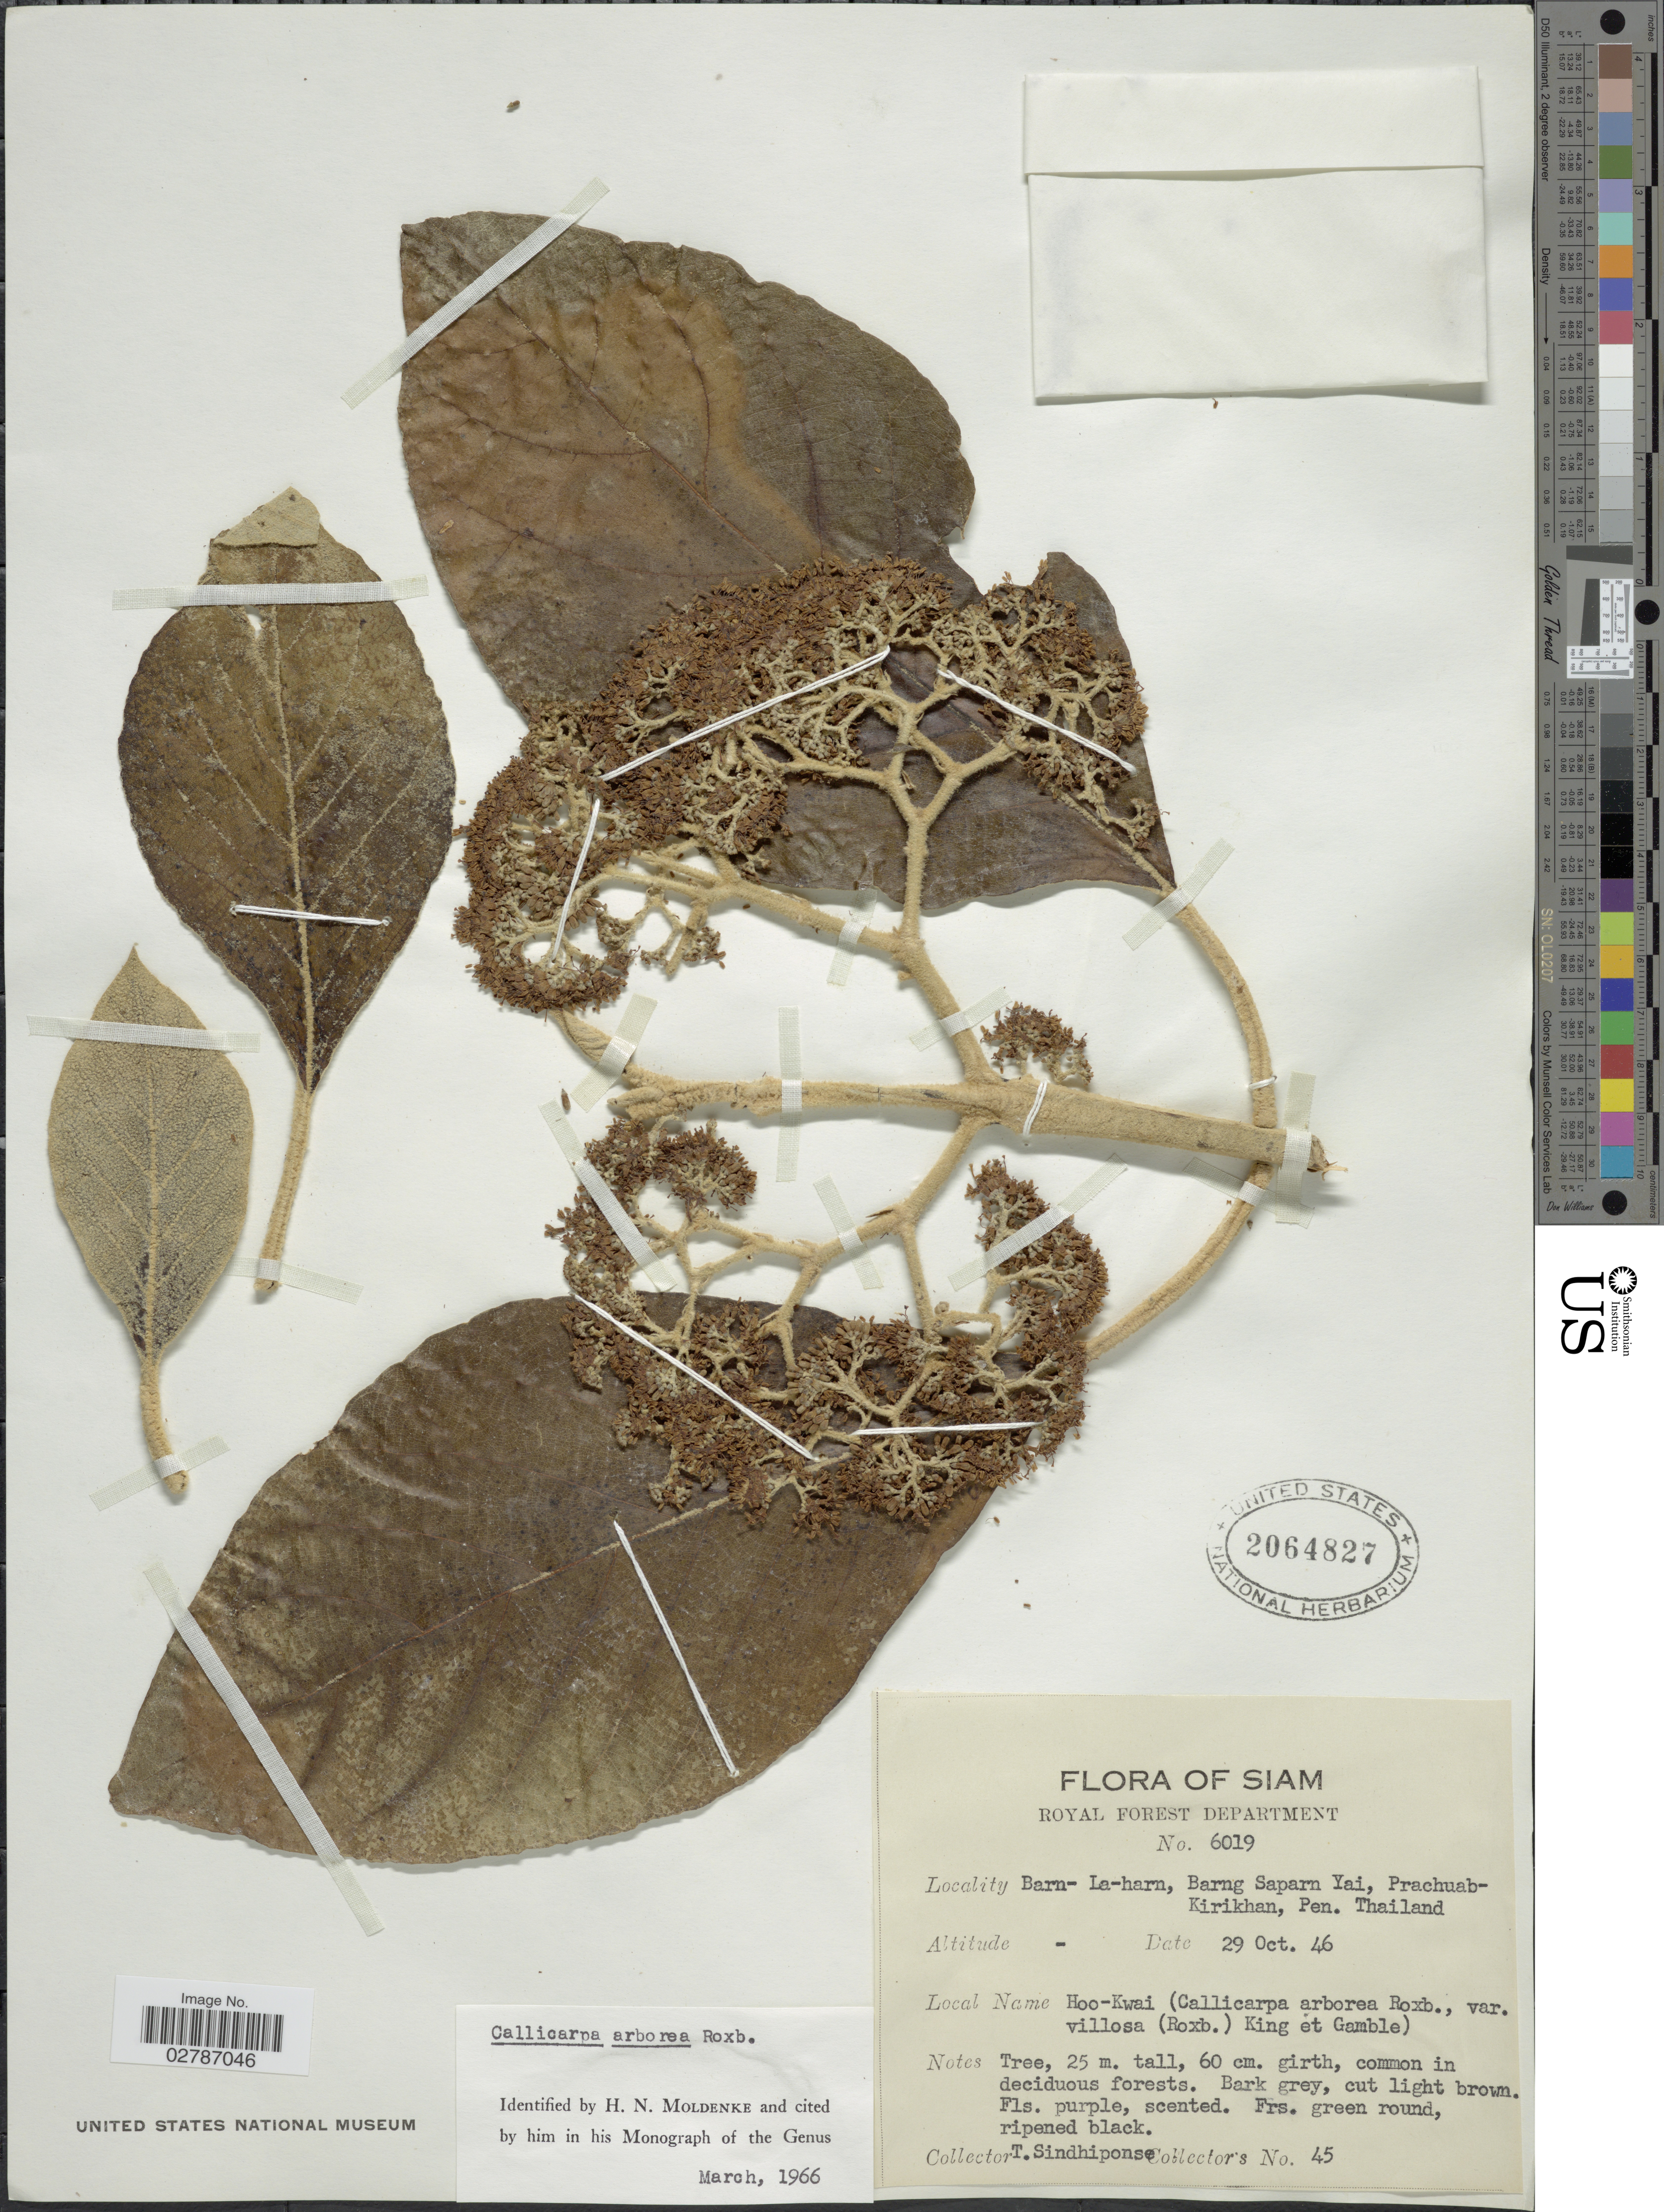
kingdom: Plantae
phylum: Tracheophyta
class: Magnoliopsida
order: Lamiales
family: Lamiaceae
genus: Callicarpa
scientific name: Callicarpa arborea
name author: Roxb.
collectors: T. Sindhiponse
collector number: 45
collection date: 1946-10-29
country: Thailand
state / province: Prachuap Khiri Khan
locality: Siam. Barn-La-harn, Barng Saparn Yai, Prachuab-Kirikhan, Pen.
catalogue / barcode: US 2064827